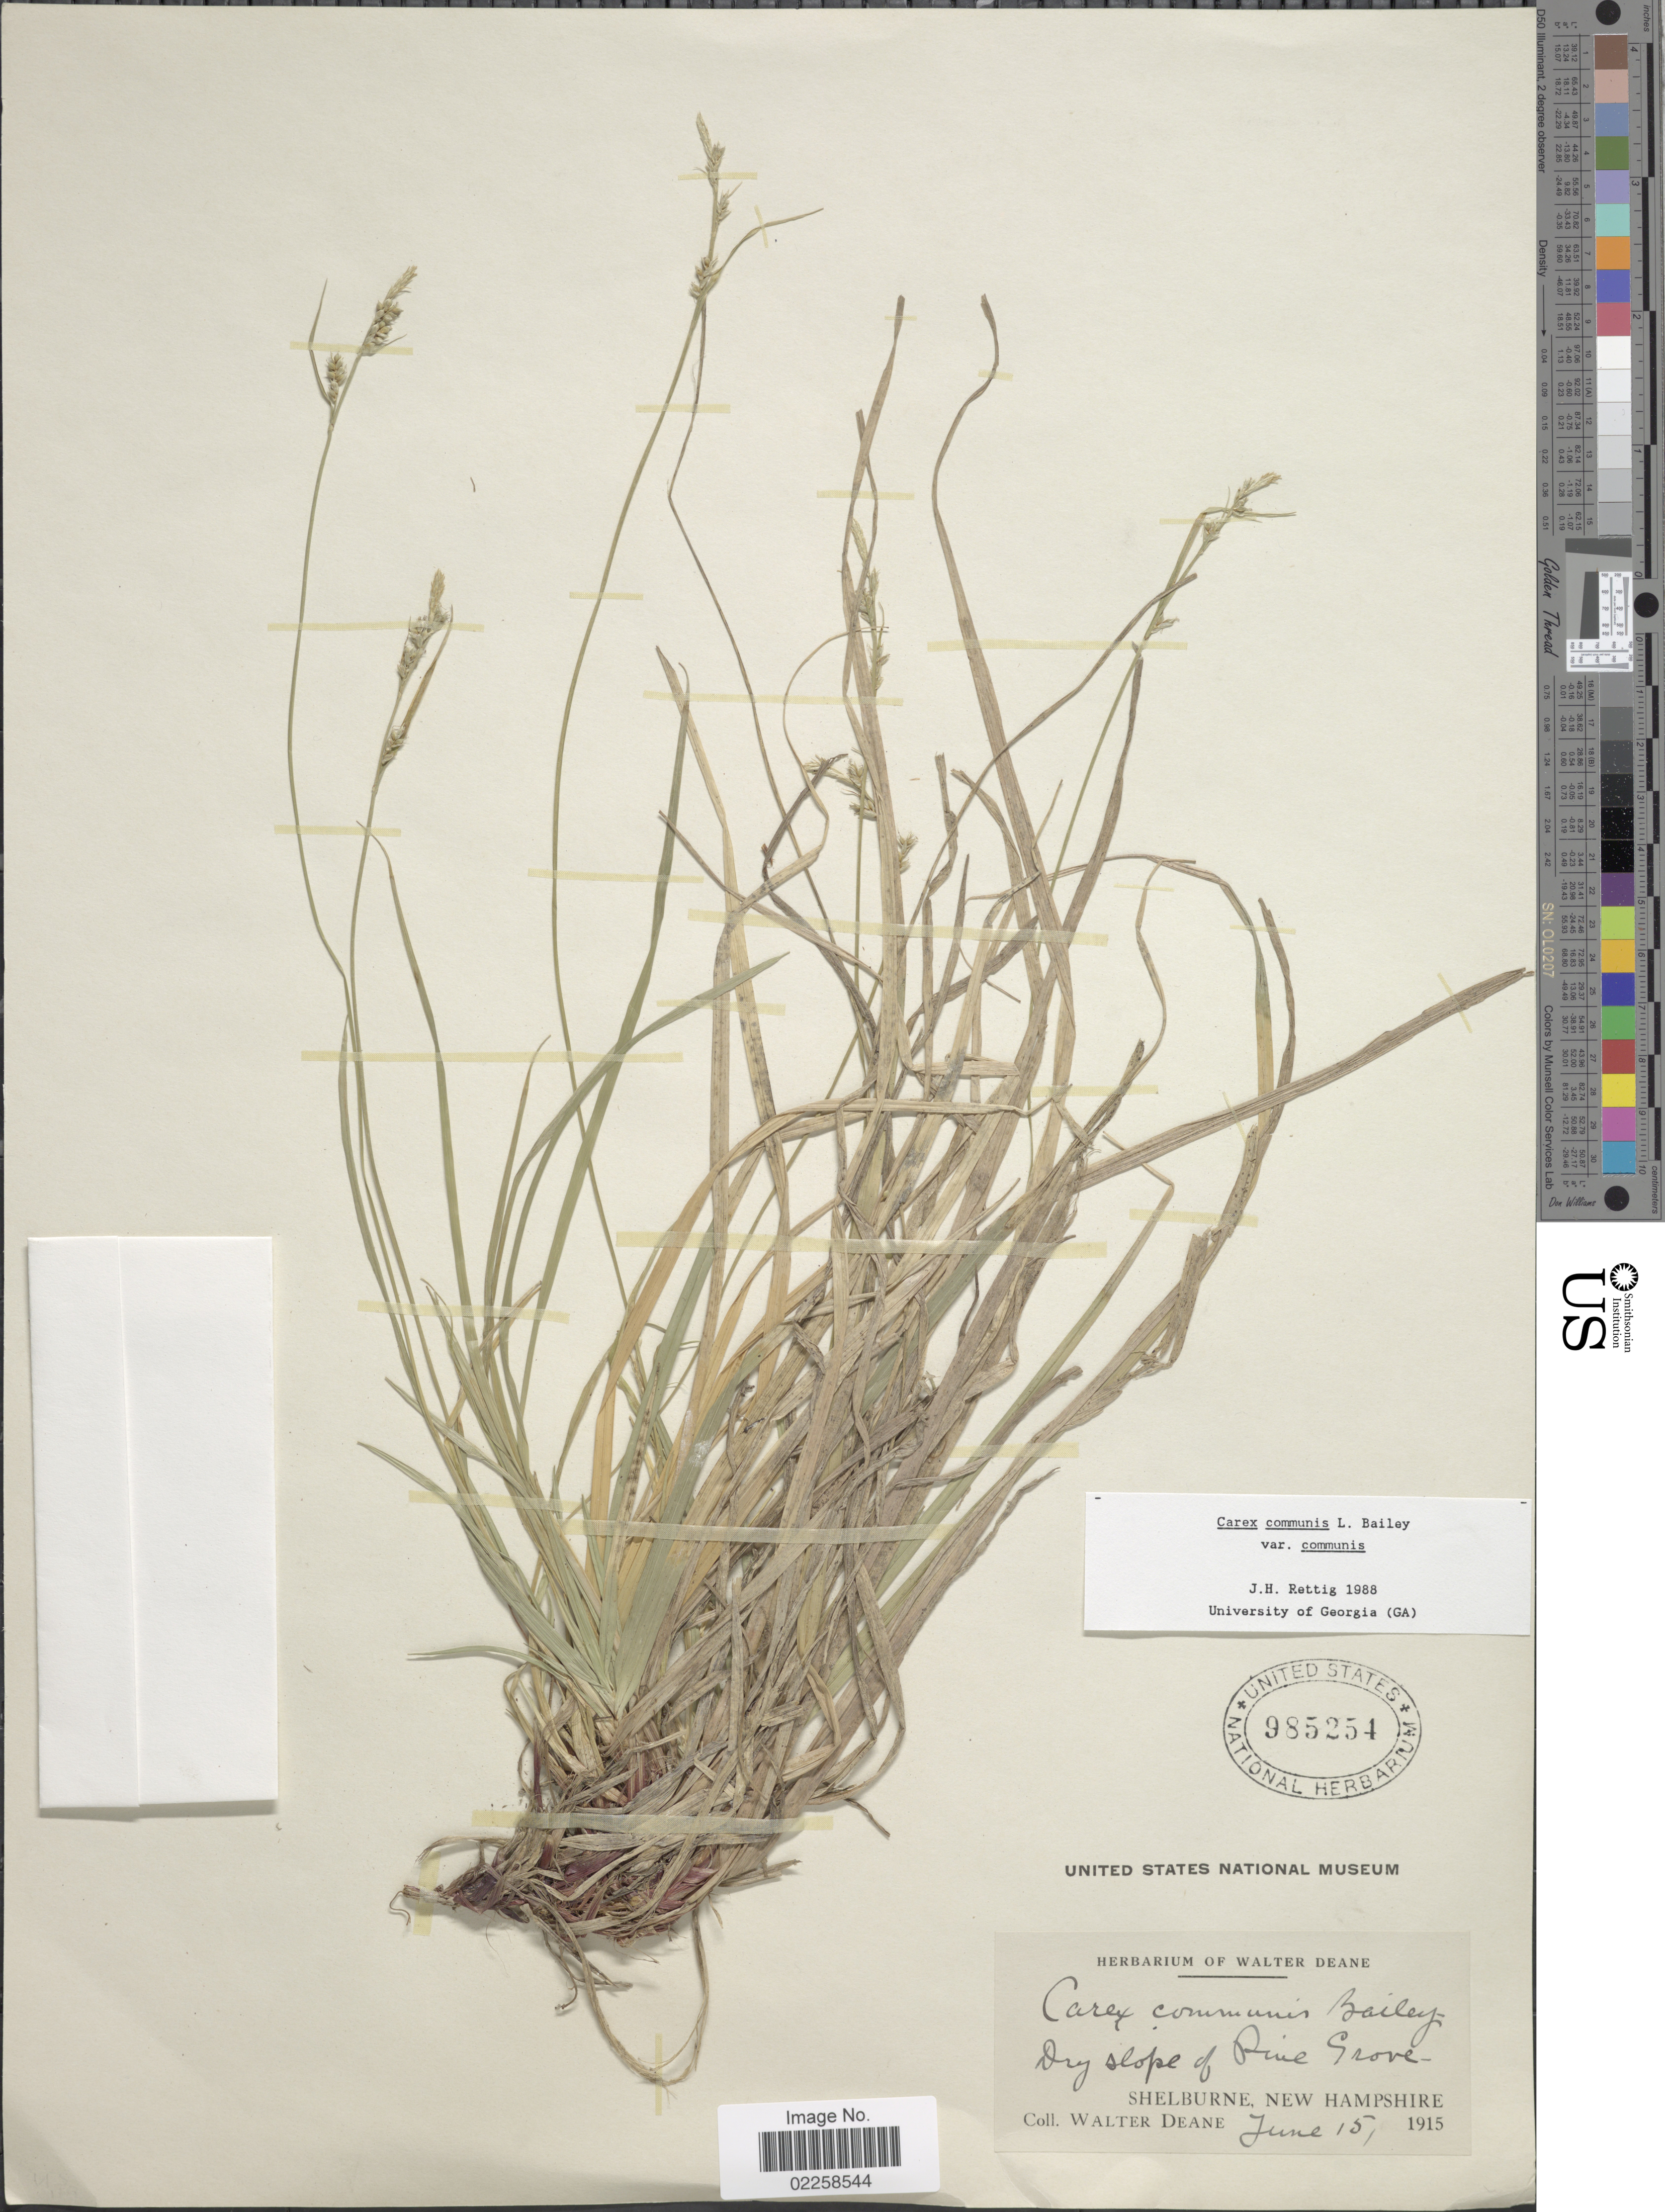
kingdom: Plantae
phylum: Tracheophyta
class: Liliopsida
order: Poales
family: Cyperaceae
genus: Carex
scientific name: Carex communis var. communis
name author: L.H. Bailey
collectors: W. Deane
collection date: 1915-06-15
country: United States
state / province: New Hampshire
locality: Dry slope of Pine Grove - Shelburne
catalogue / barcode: US 985254